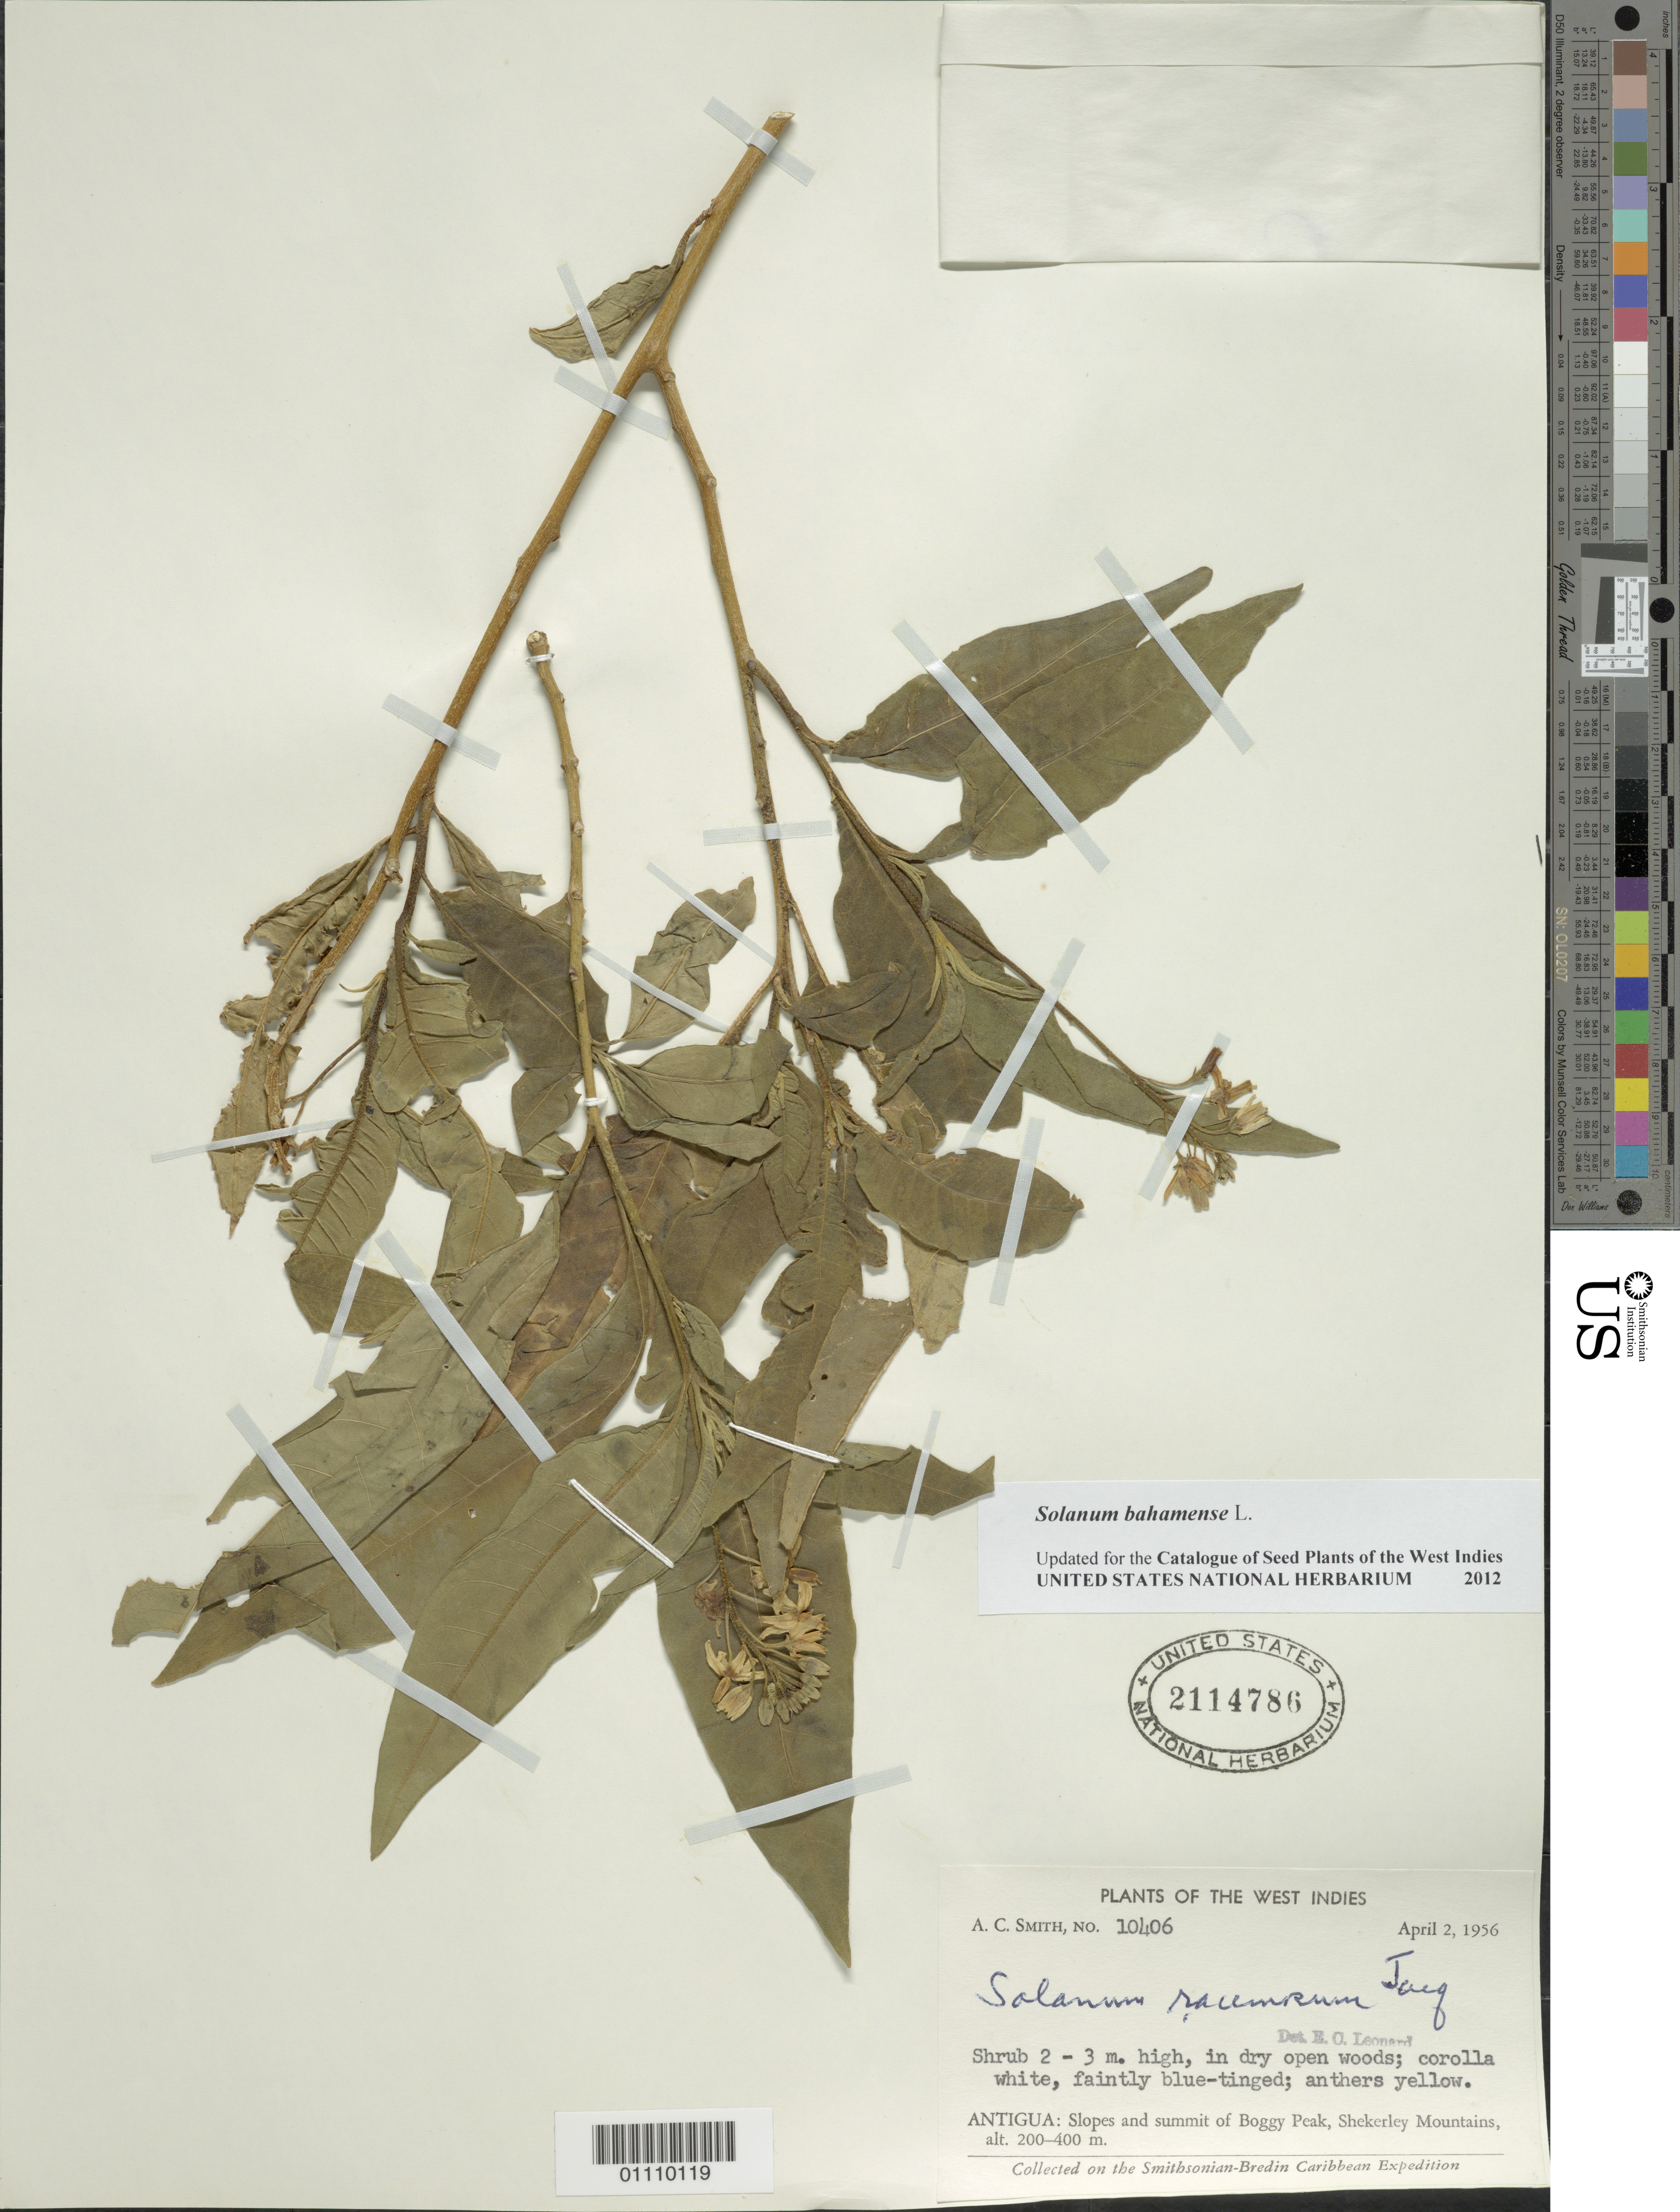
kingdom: Plantae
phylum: Tracheophyta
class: Magnoliopsida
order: Solanales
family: Solanaceae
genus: Solanum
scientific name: Solanum bahamense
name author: L.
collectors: A. C. Smith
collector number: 10406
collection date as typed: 02 Apr 1956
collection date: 1956-04-02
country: Antigua and Barbuda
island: Antigua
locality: Boggy Peak, Shekerly Mountains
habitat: In dry open woods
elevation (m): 200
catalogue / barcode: US 2114786